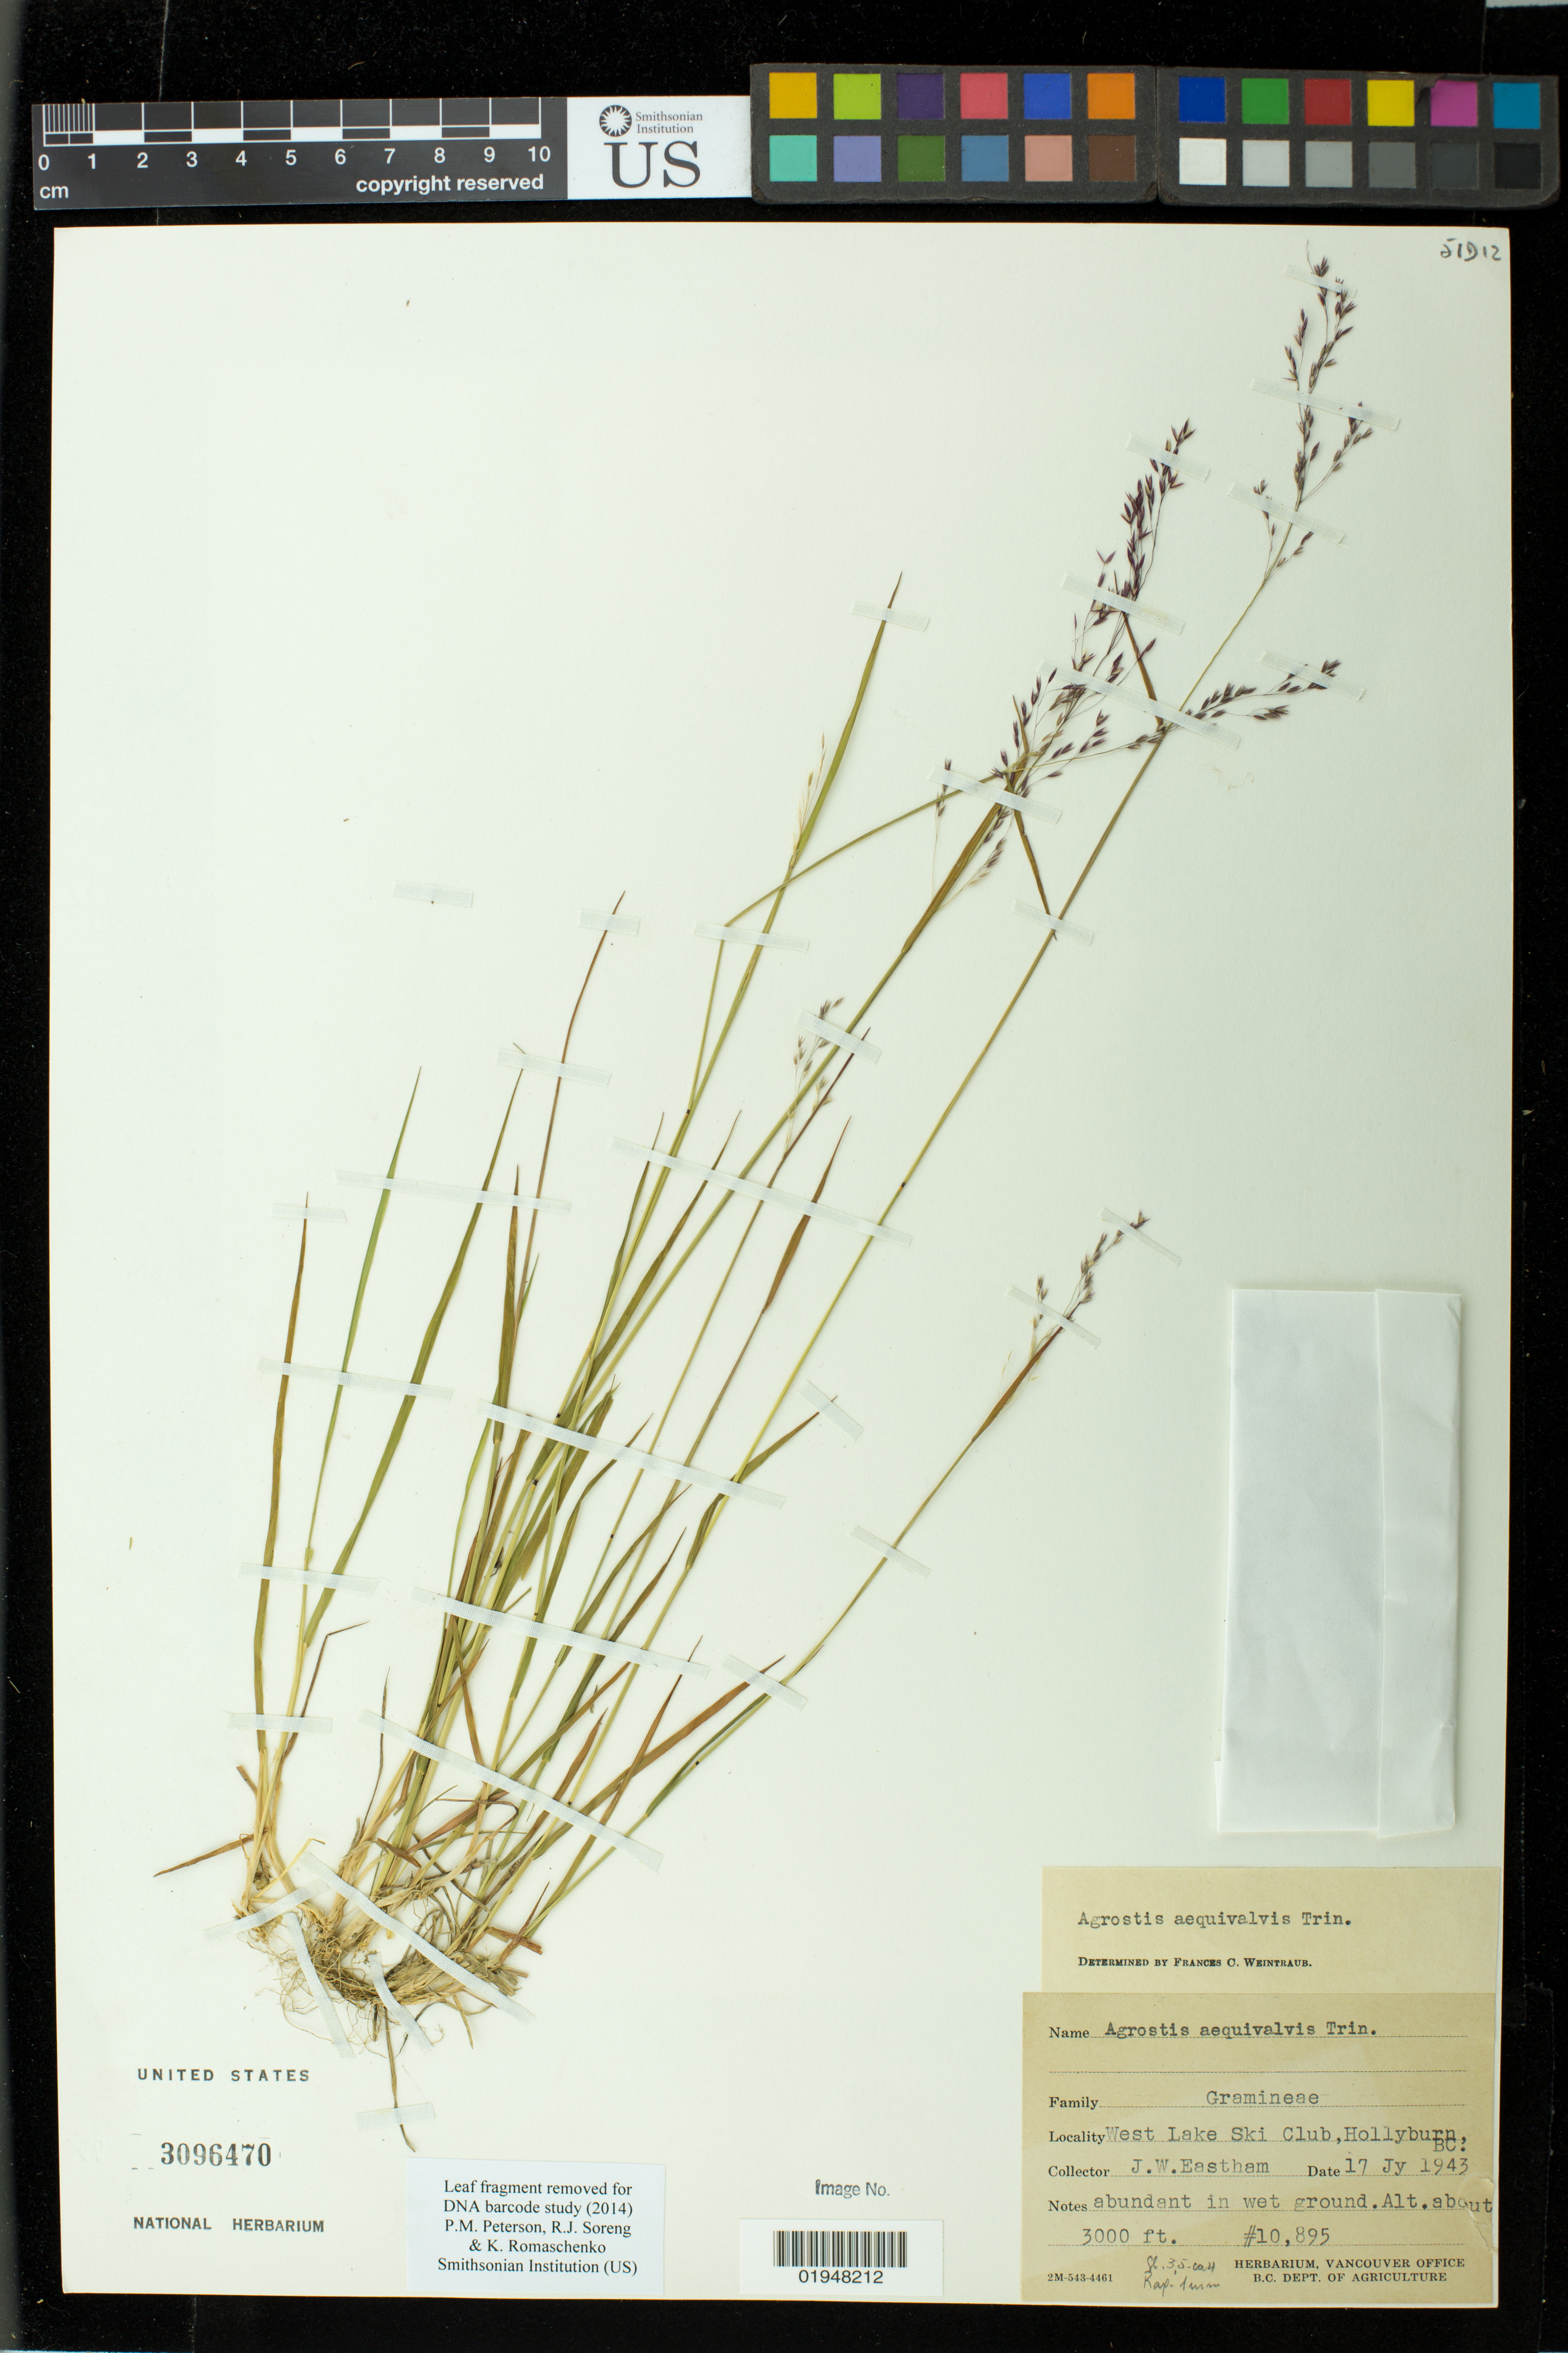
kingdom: Plantae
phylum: Tracheophyta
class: Liliopsida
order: Poales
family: Poaceae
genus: Agrostis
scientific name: Agrostis aequivalvis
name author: (Trin.) Trin.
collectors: J. Eastham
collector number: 10895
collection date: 1943-07-17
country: Canada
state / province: British Columbia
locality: West Lake Ski Club, Hollyburn, BC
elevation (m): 914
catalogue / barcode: US 3096470